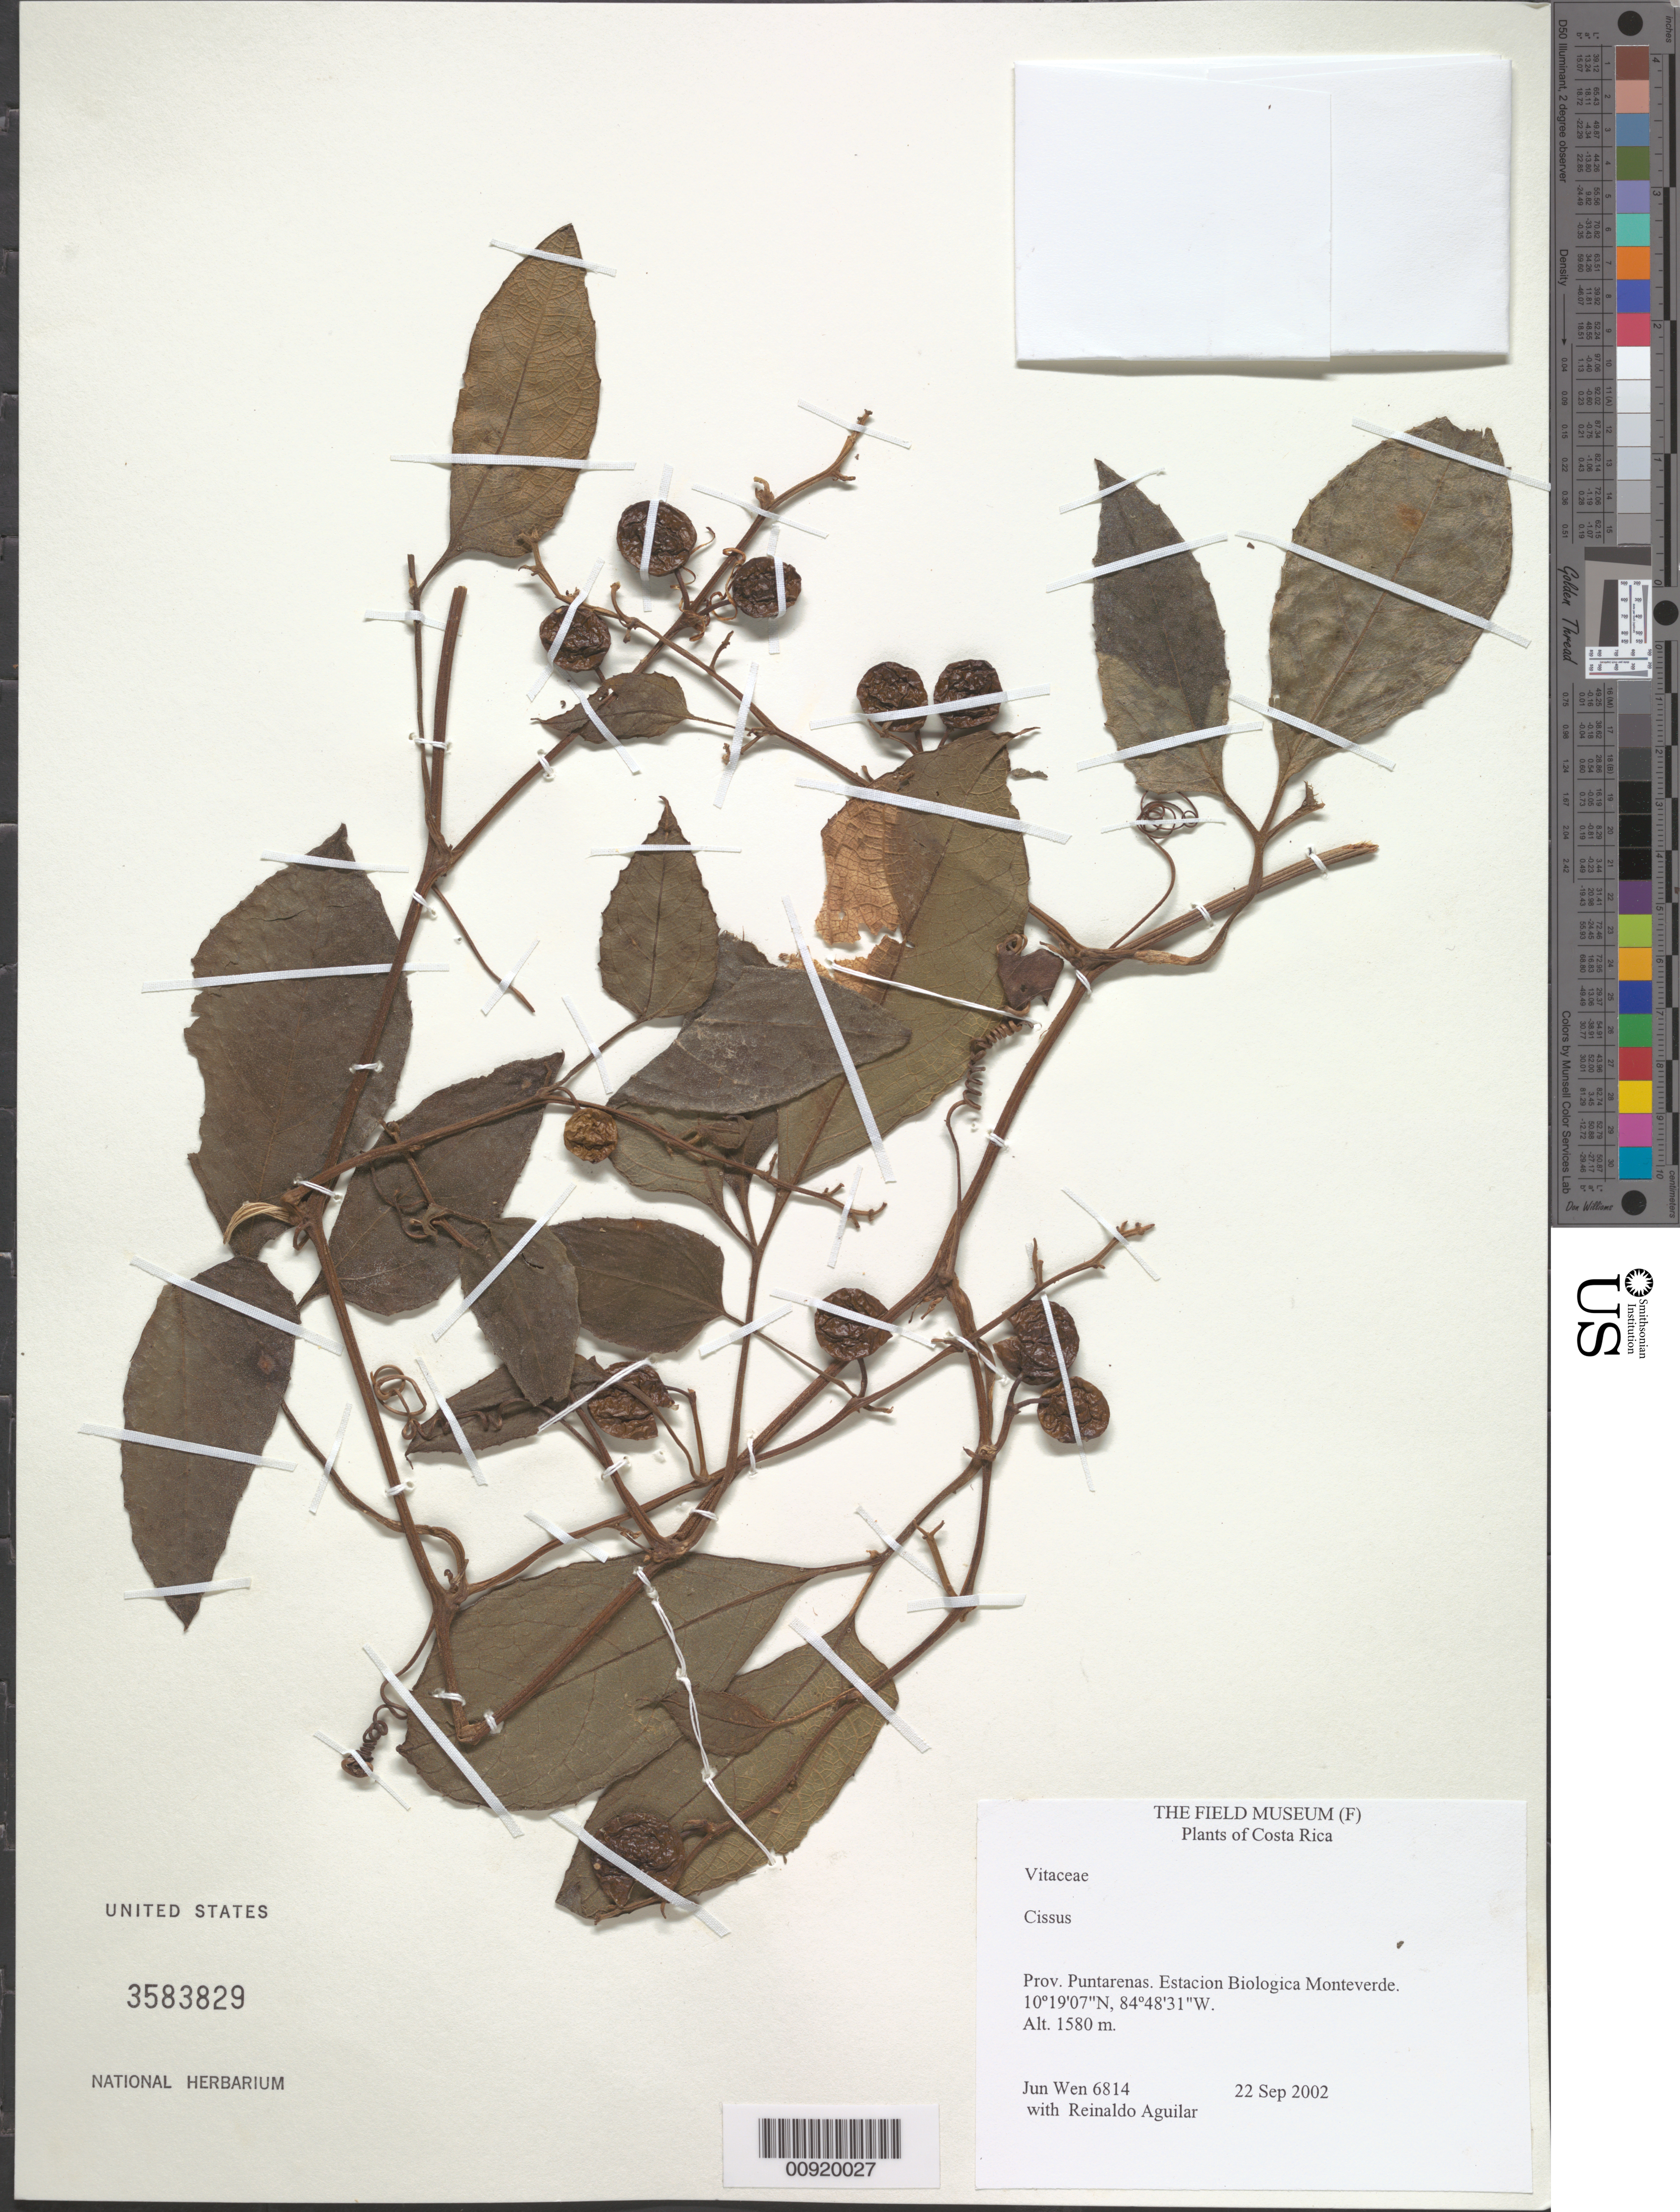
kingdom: Plantae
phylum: Tracheophyta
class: Magnoliopsida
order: Vitales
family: Vitaceae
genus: Cissus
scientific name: Cissus sp.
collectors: J. Wen & R. Aguilar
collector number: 6814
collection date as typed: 22 Sep 2002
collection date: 2002-09-22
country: Costa Rica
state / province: Puntarenas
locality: Estacion Biologica Monteverde.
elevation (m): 1580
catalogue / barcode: US 3583829